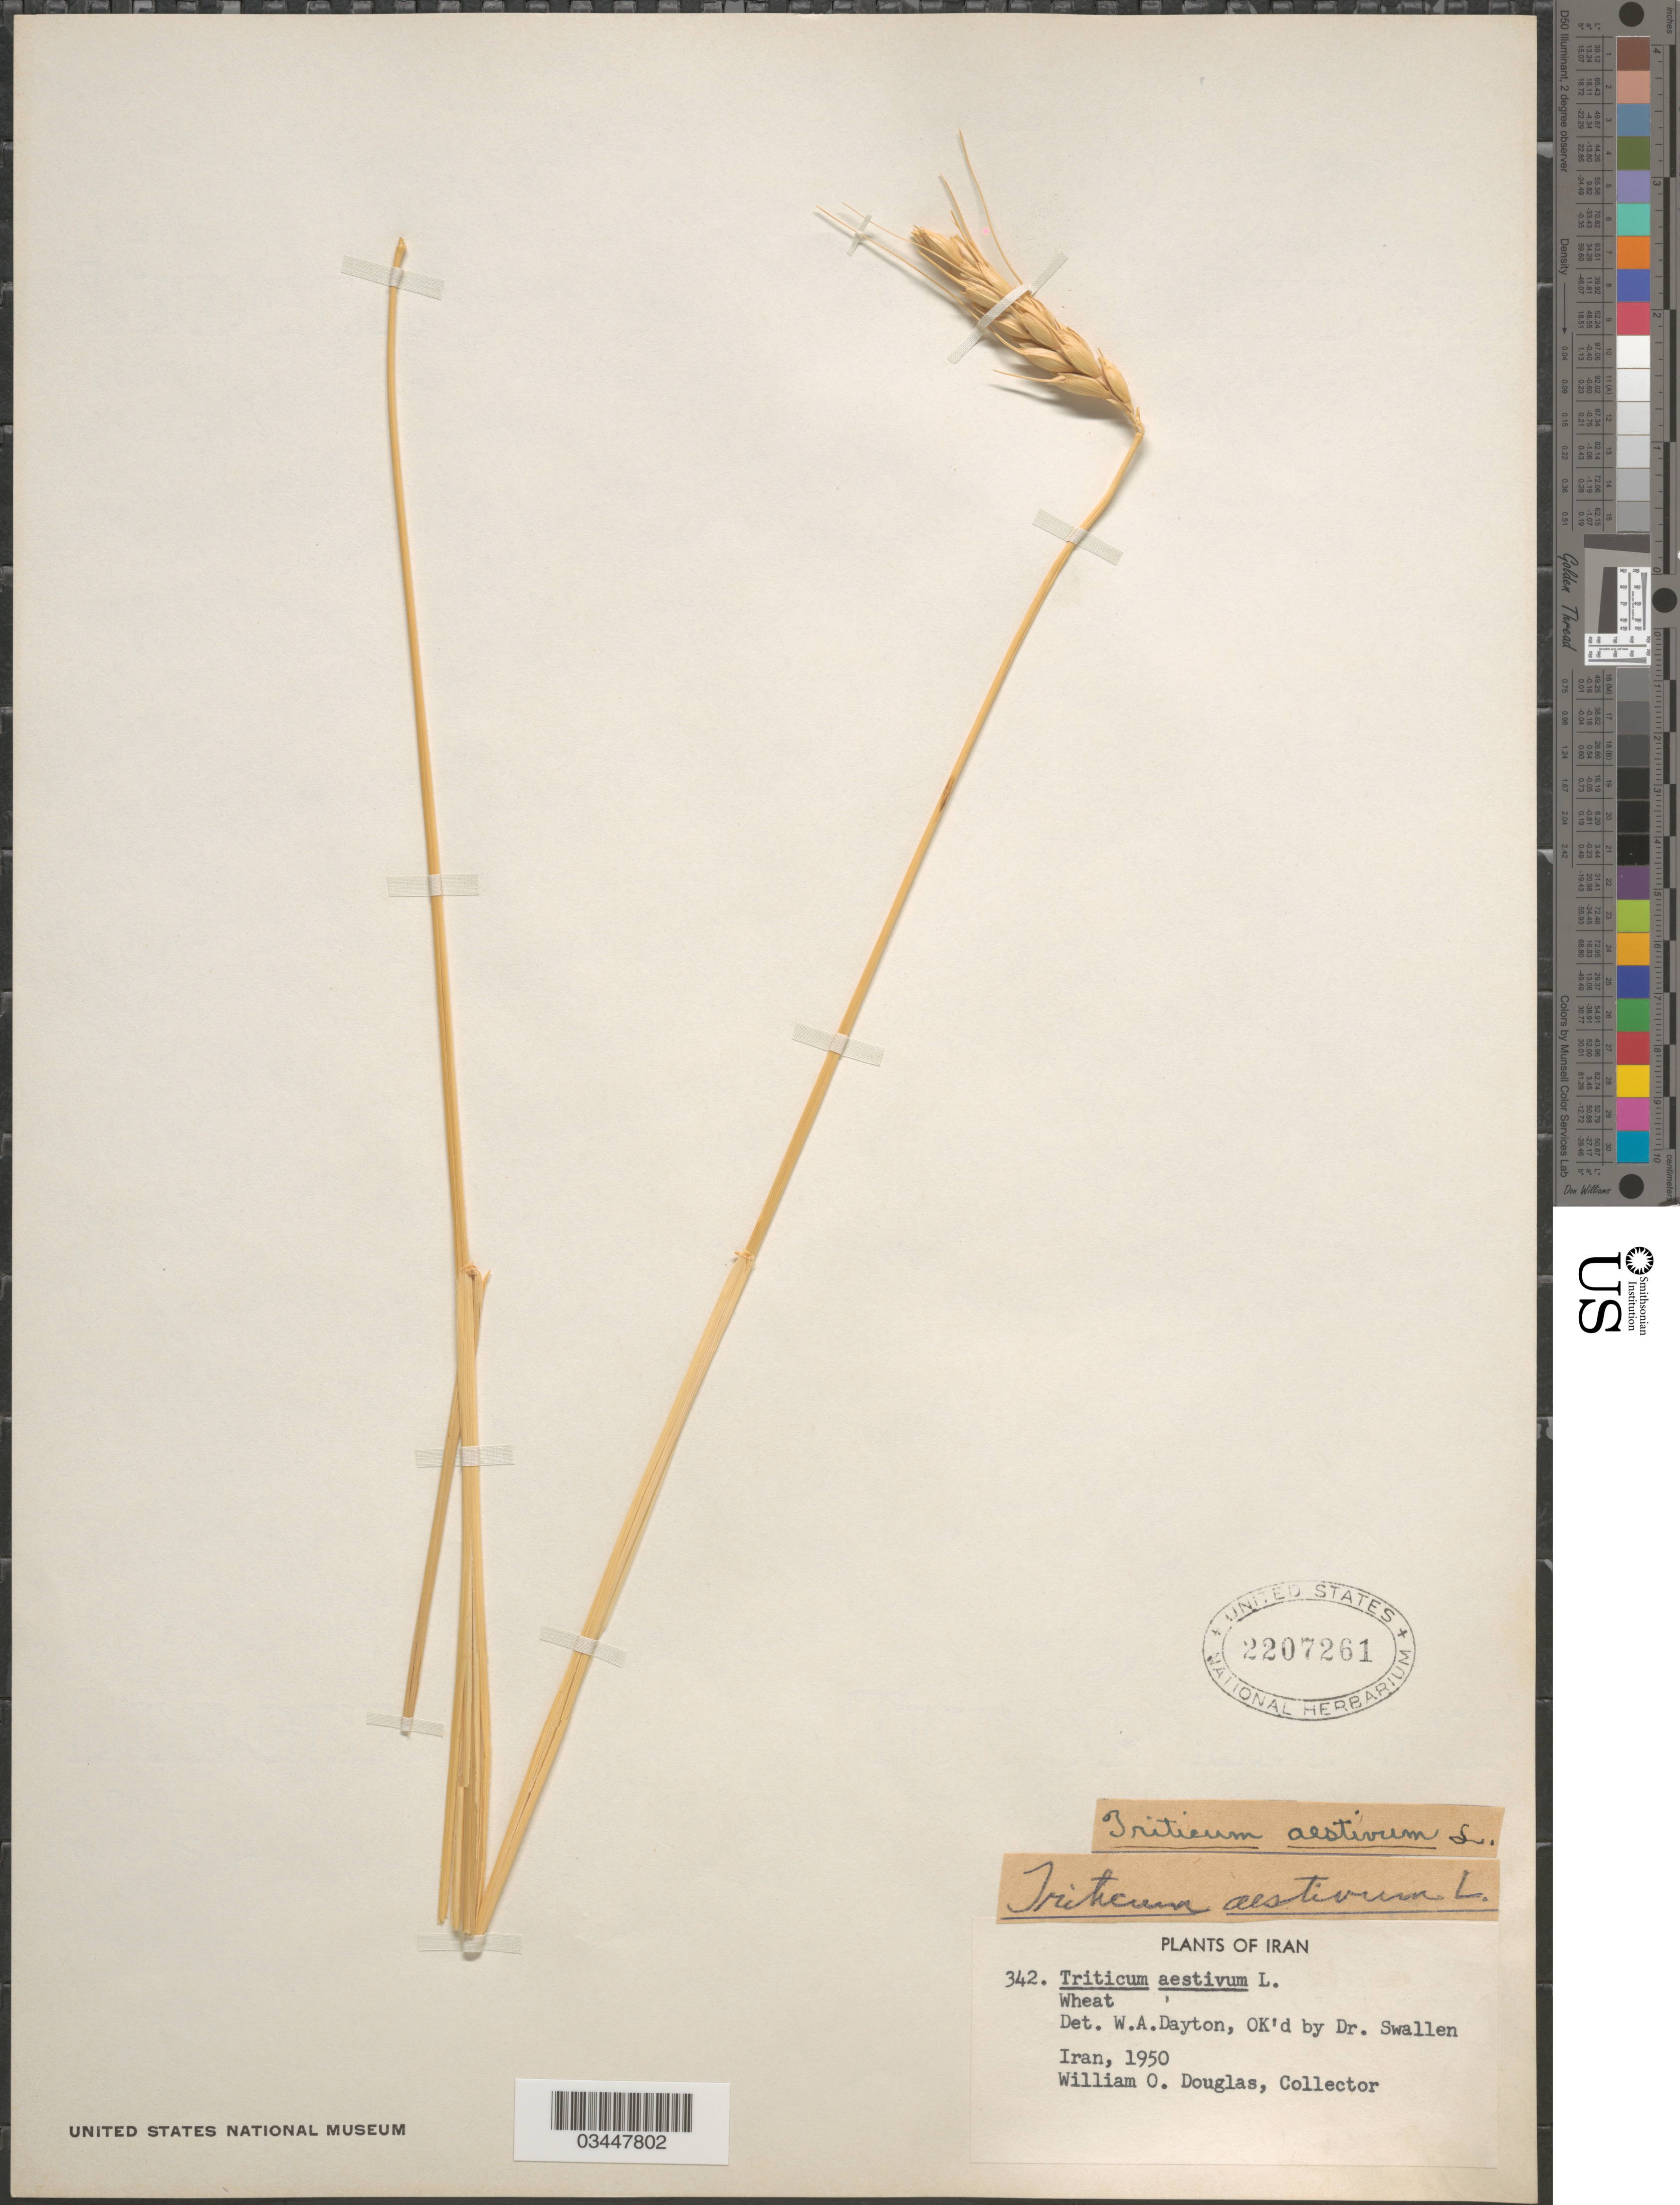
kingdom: Plantae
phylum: Tracheophyta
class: Liliopsida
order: Poales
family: Poaceae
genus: Triticum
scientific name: Triticum aestivum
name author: L.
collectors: W. Douglas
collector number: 342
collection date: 1950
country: Iran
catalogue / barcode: US 2207261